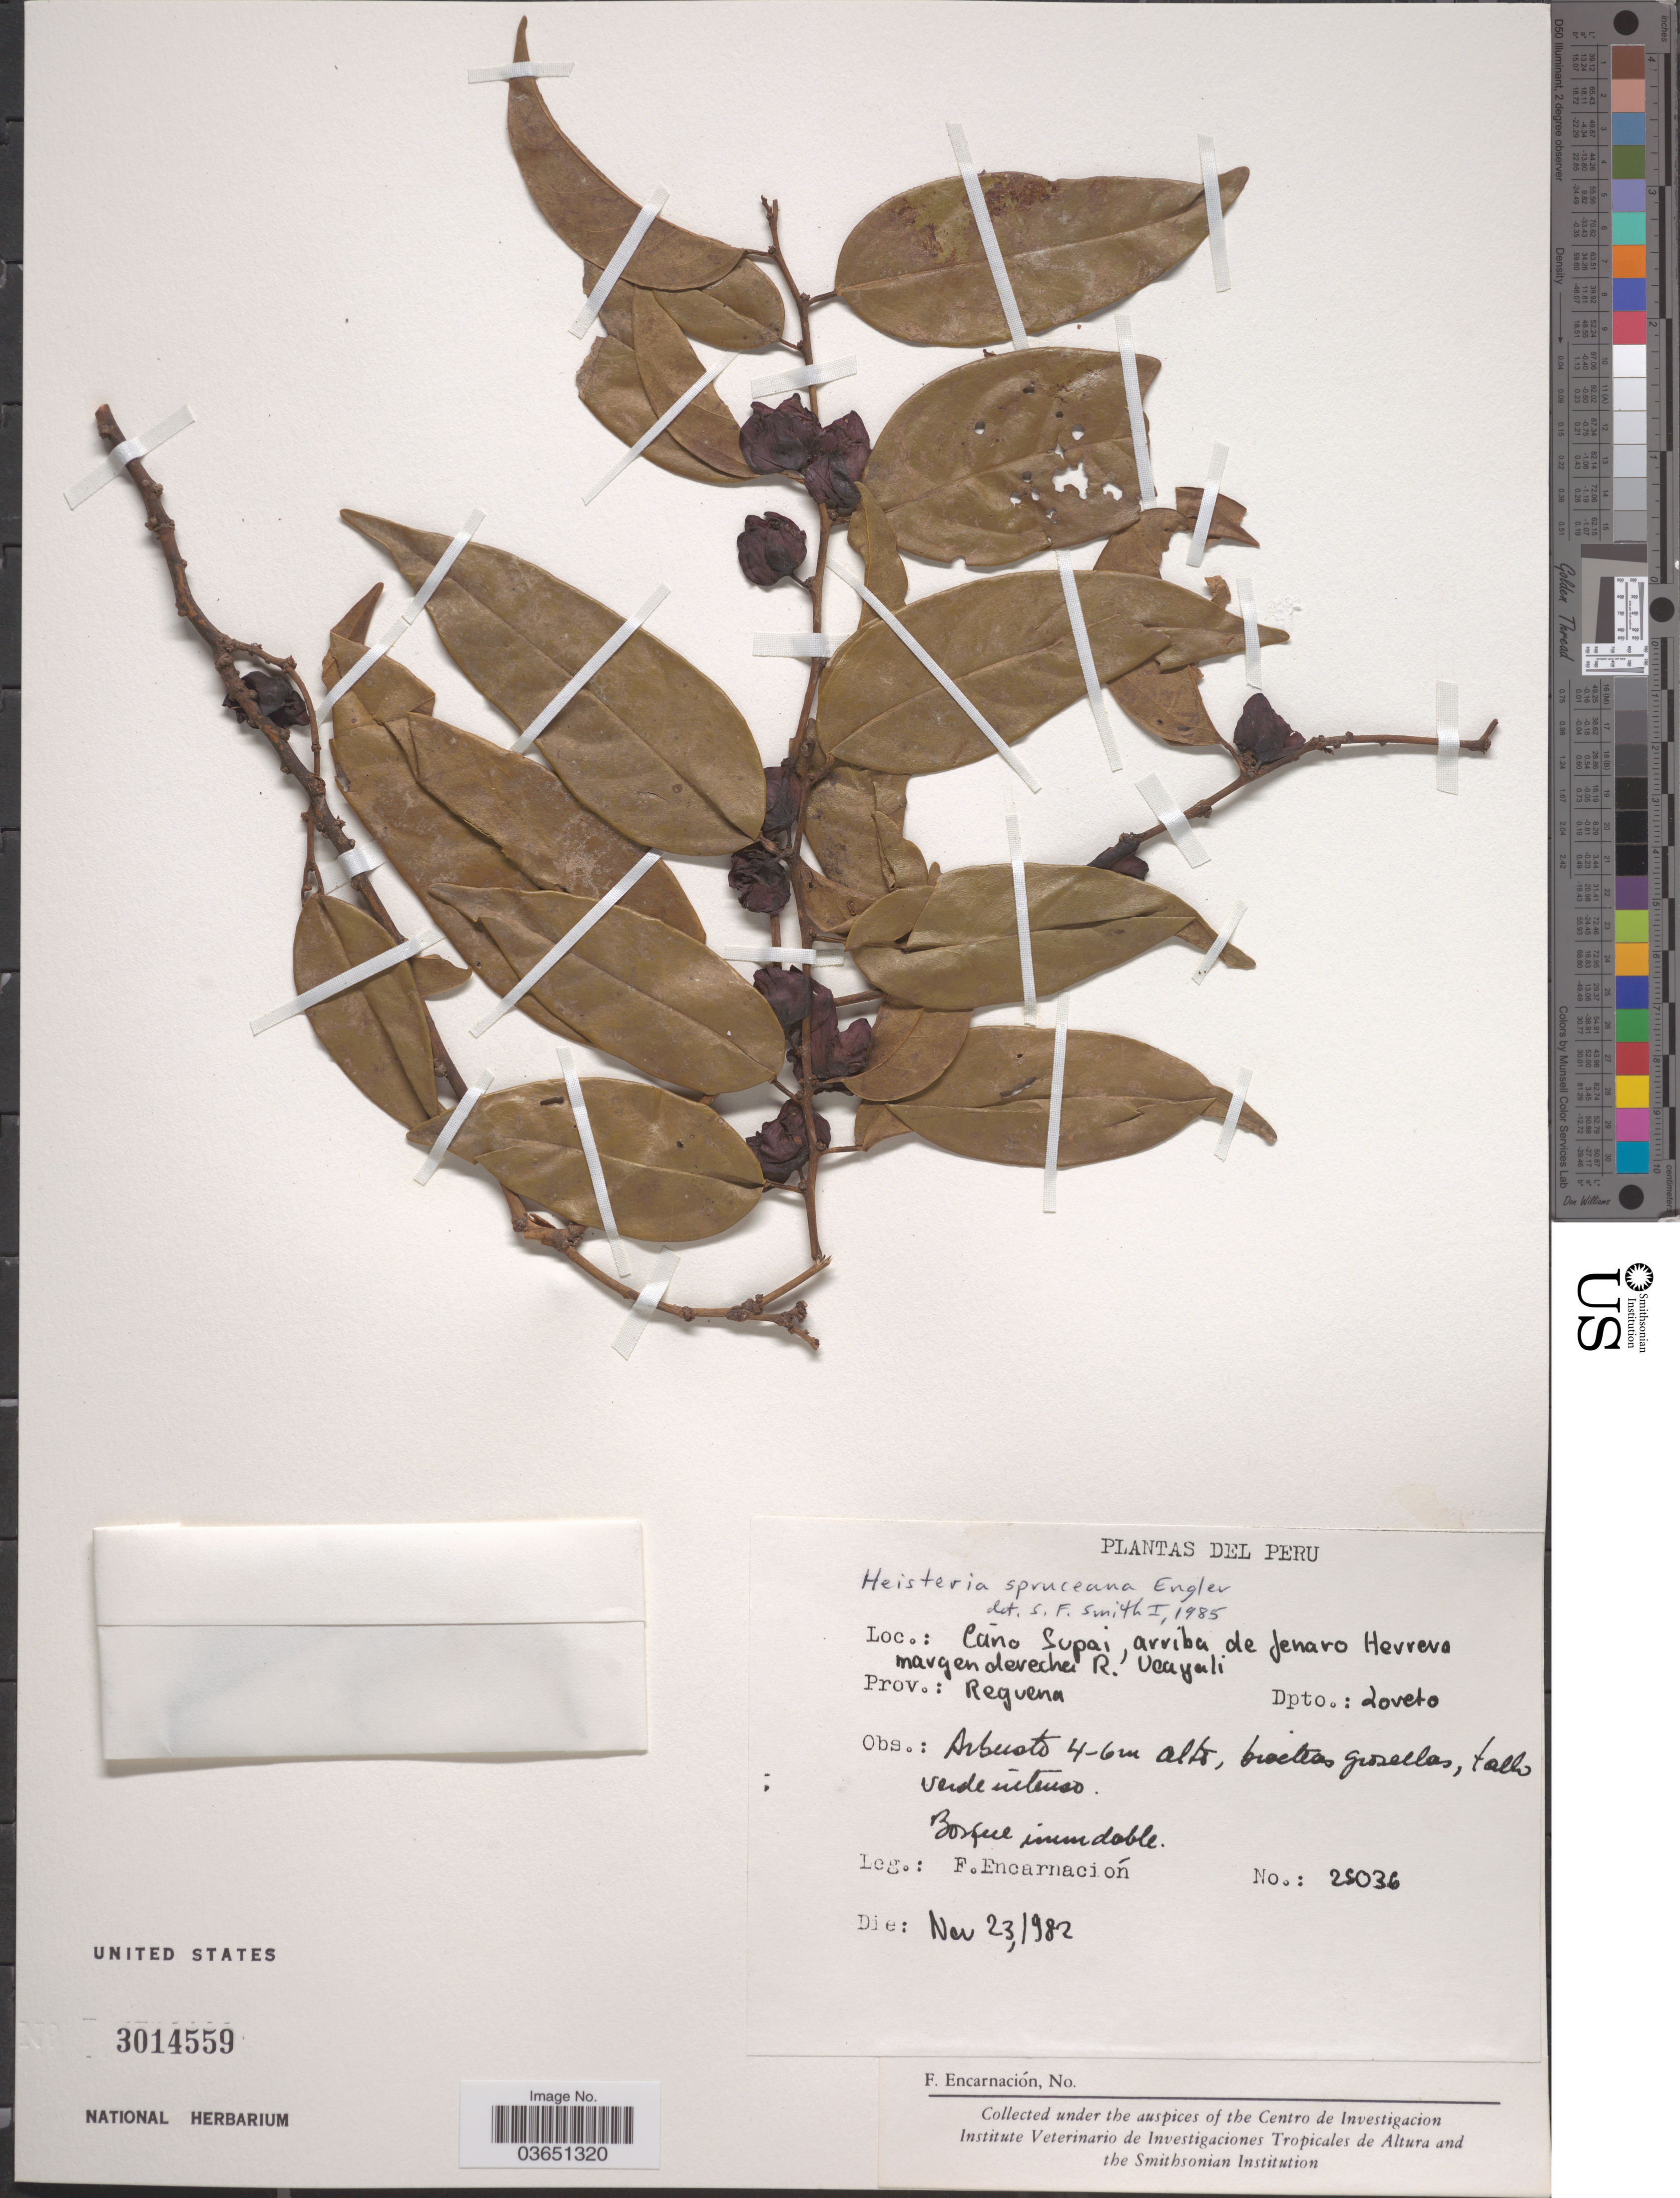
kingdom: Plantae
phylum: Tracheophyta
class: Magnoliopsida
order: Santalales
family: Erythropalaceae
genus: Heisteria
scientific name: Heisteria spruceana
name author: Engl.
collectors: F. Encarnación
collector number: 25036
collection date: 1982-11-23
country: Peru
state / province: Loreto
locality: Caño Supai, arriba de Jenaro Herrera margen derecha R. Ucayali. Prov.: Requena. Dpto.: Loreto.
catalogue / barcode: US 3014559